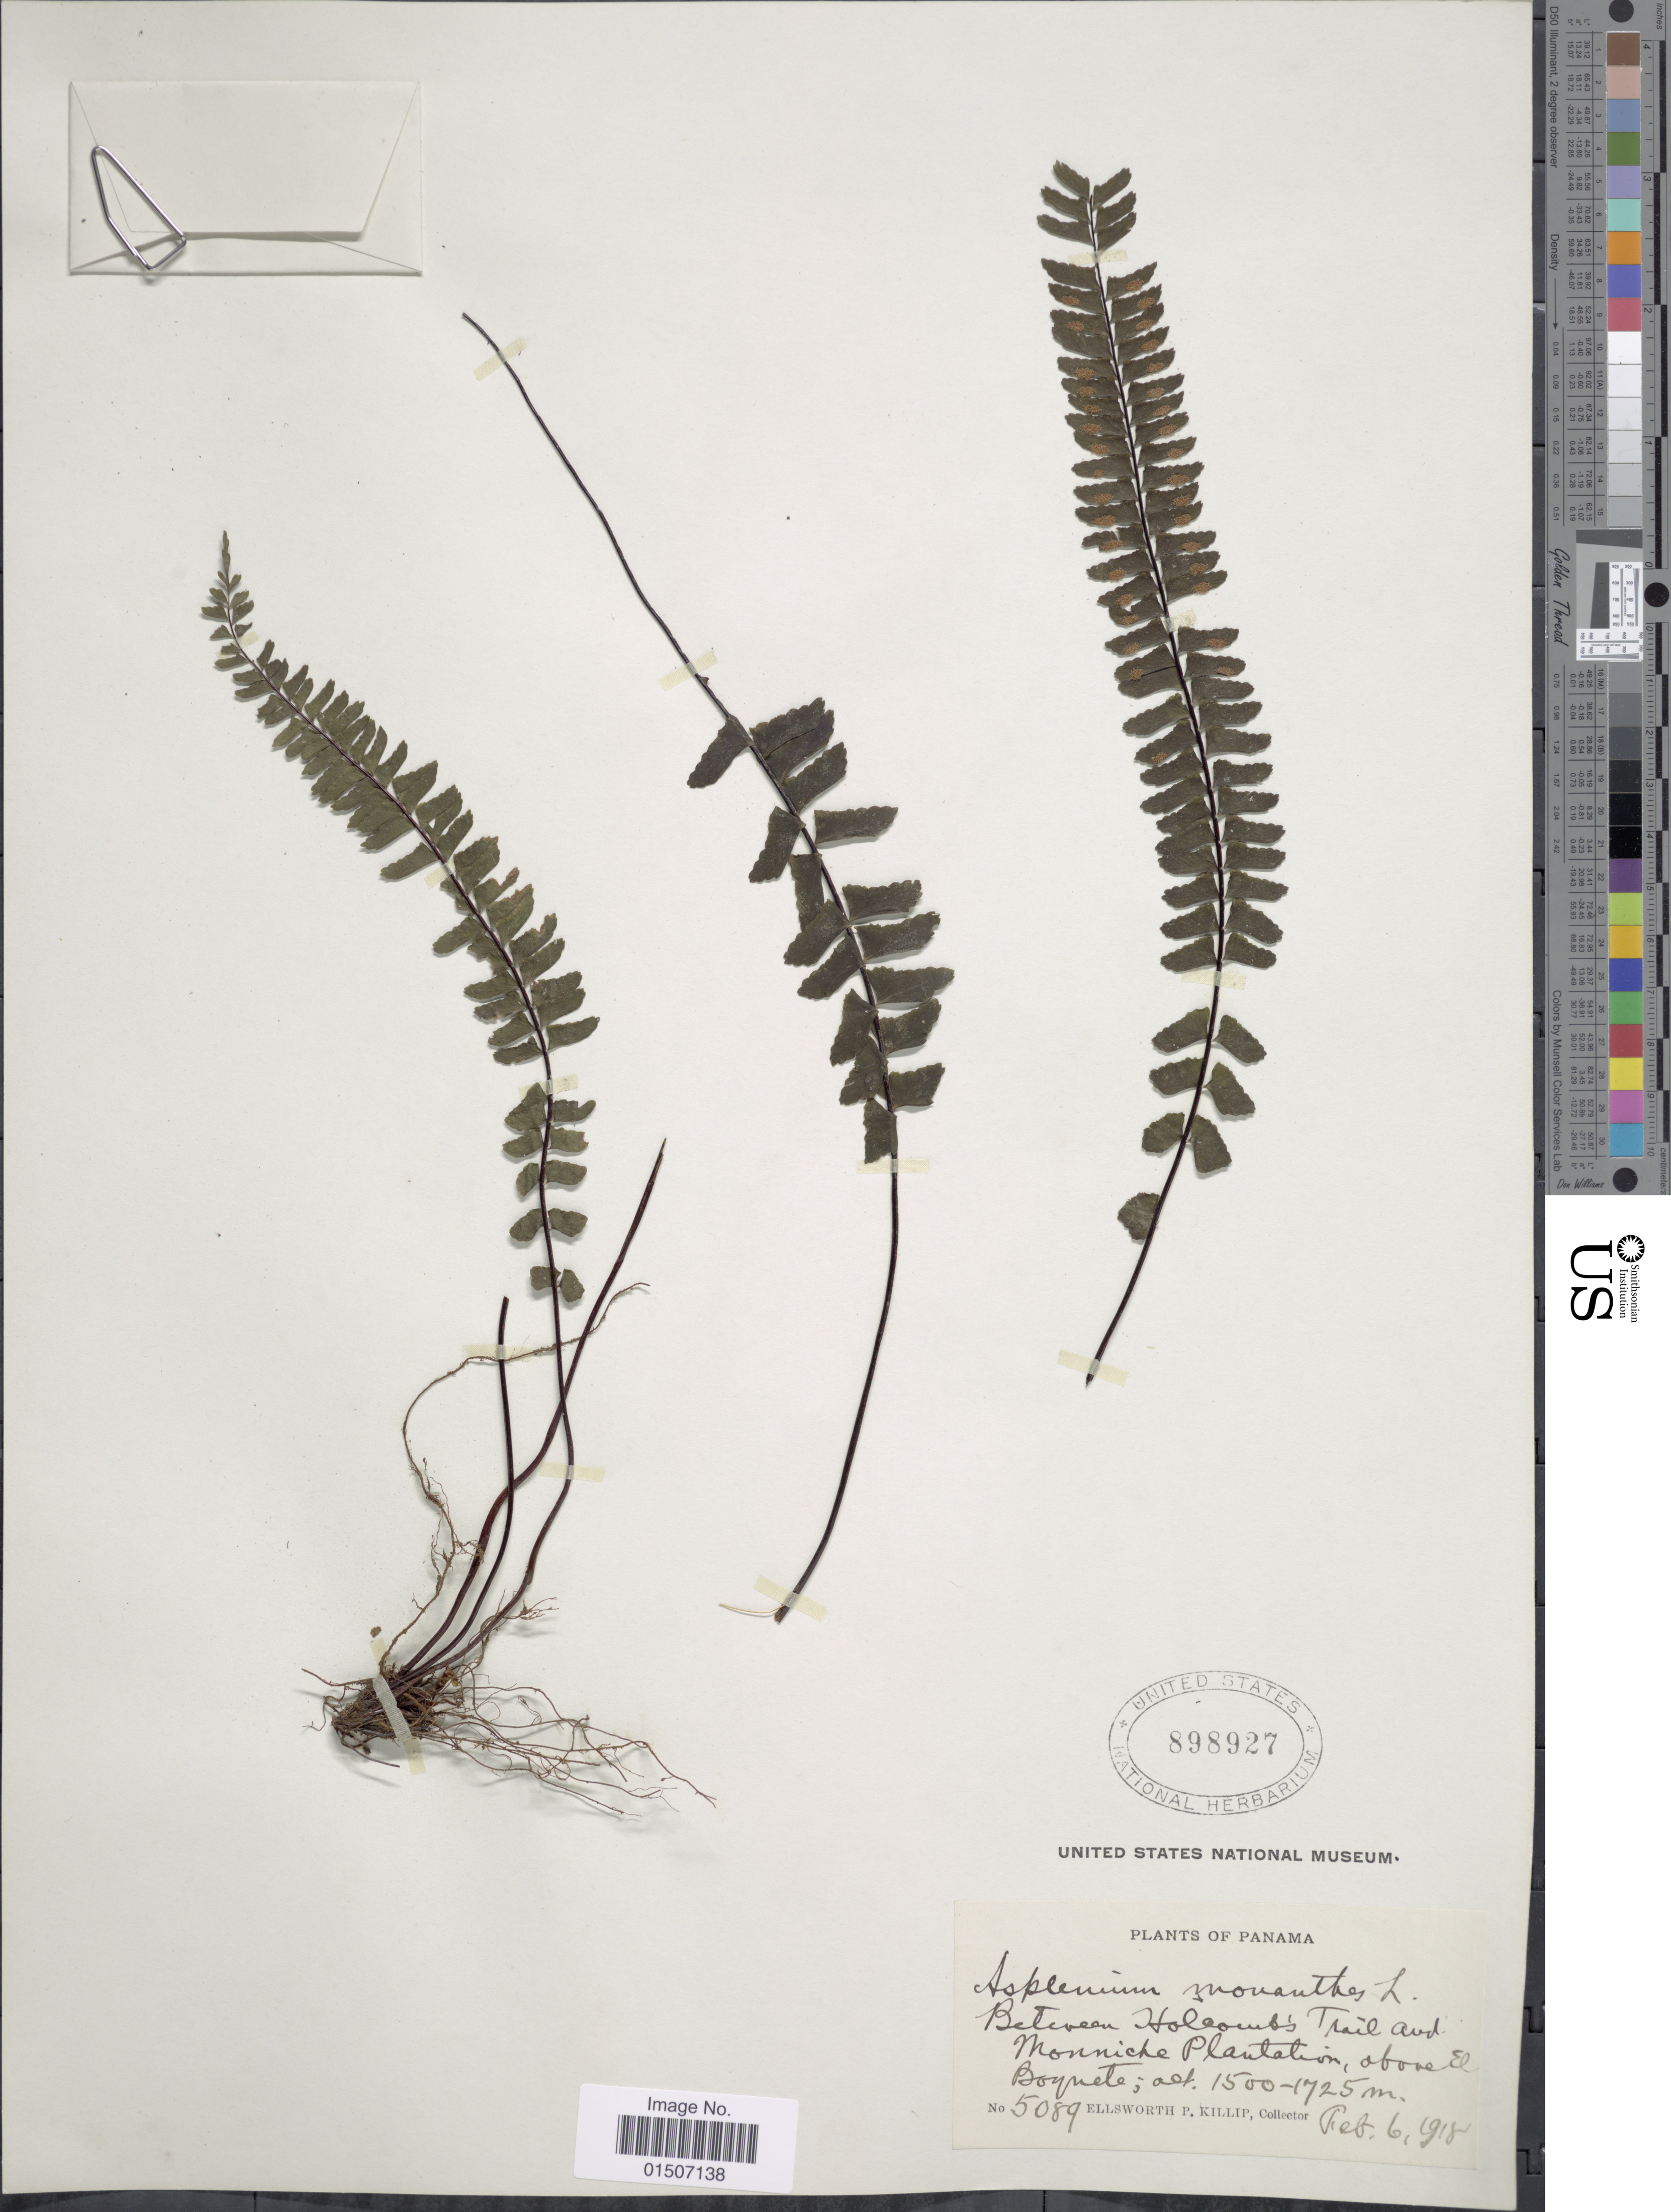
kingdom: Plantae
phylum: Tracheophyta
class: Polypodiopsida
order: Polypodiales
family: Aspleniaceae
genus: Asplenium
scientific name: Asplenium monanthes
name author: L.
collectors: E. P. Killip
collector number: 5089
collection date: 1918-02-06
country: Panama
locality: Between Holcomb's Trail and Monniche Plantation, above El Boquete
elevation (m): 1500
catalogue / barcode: US 898927